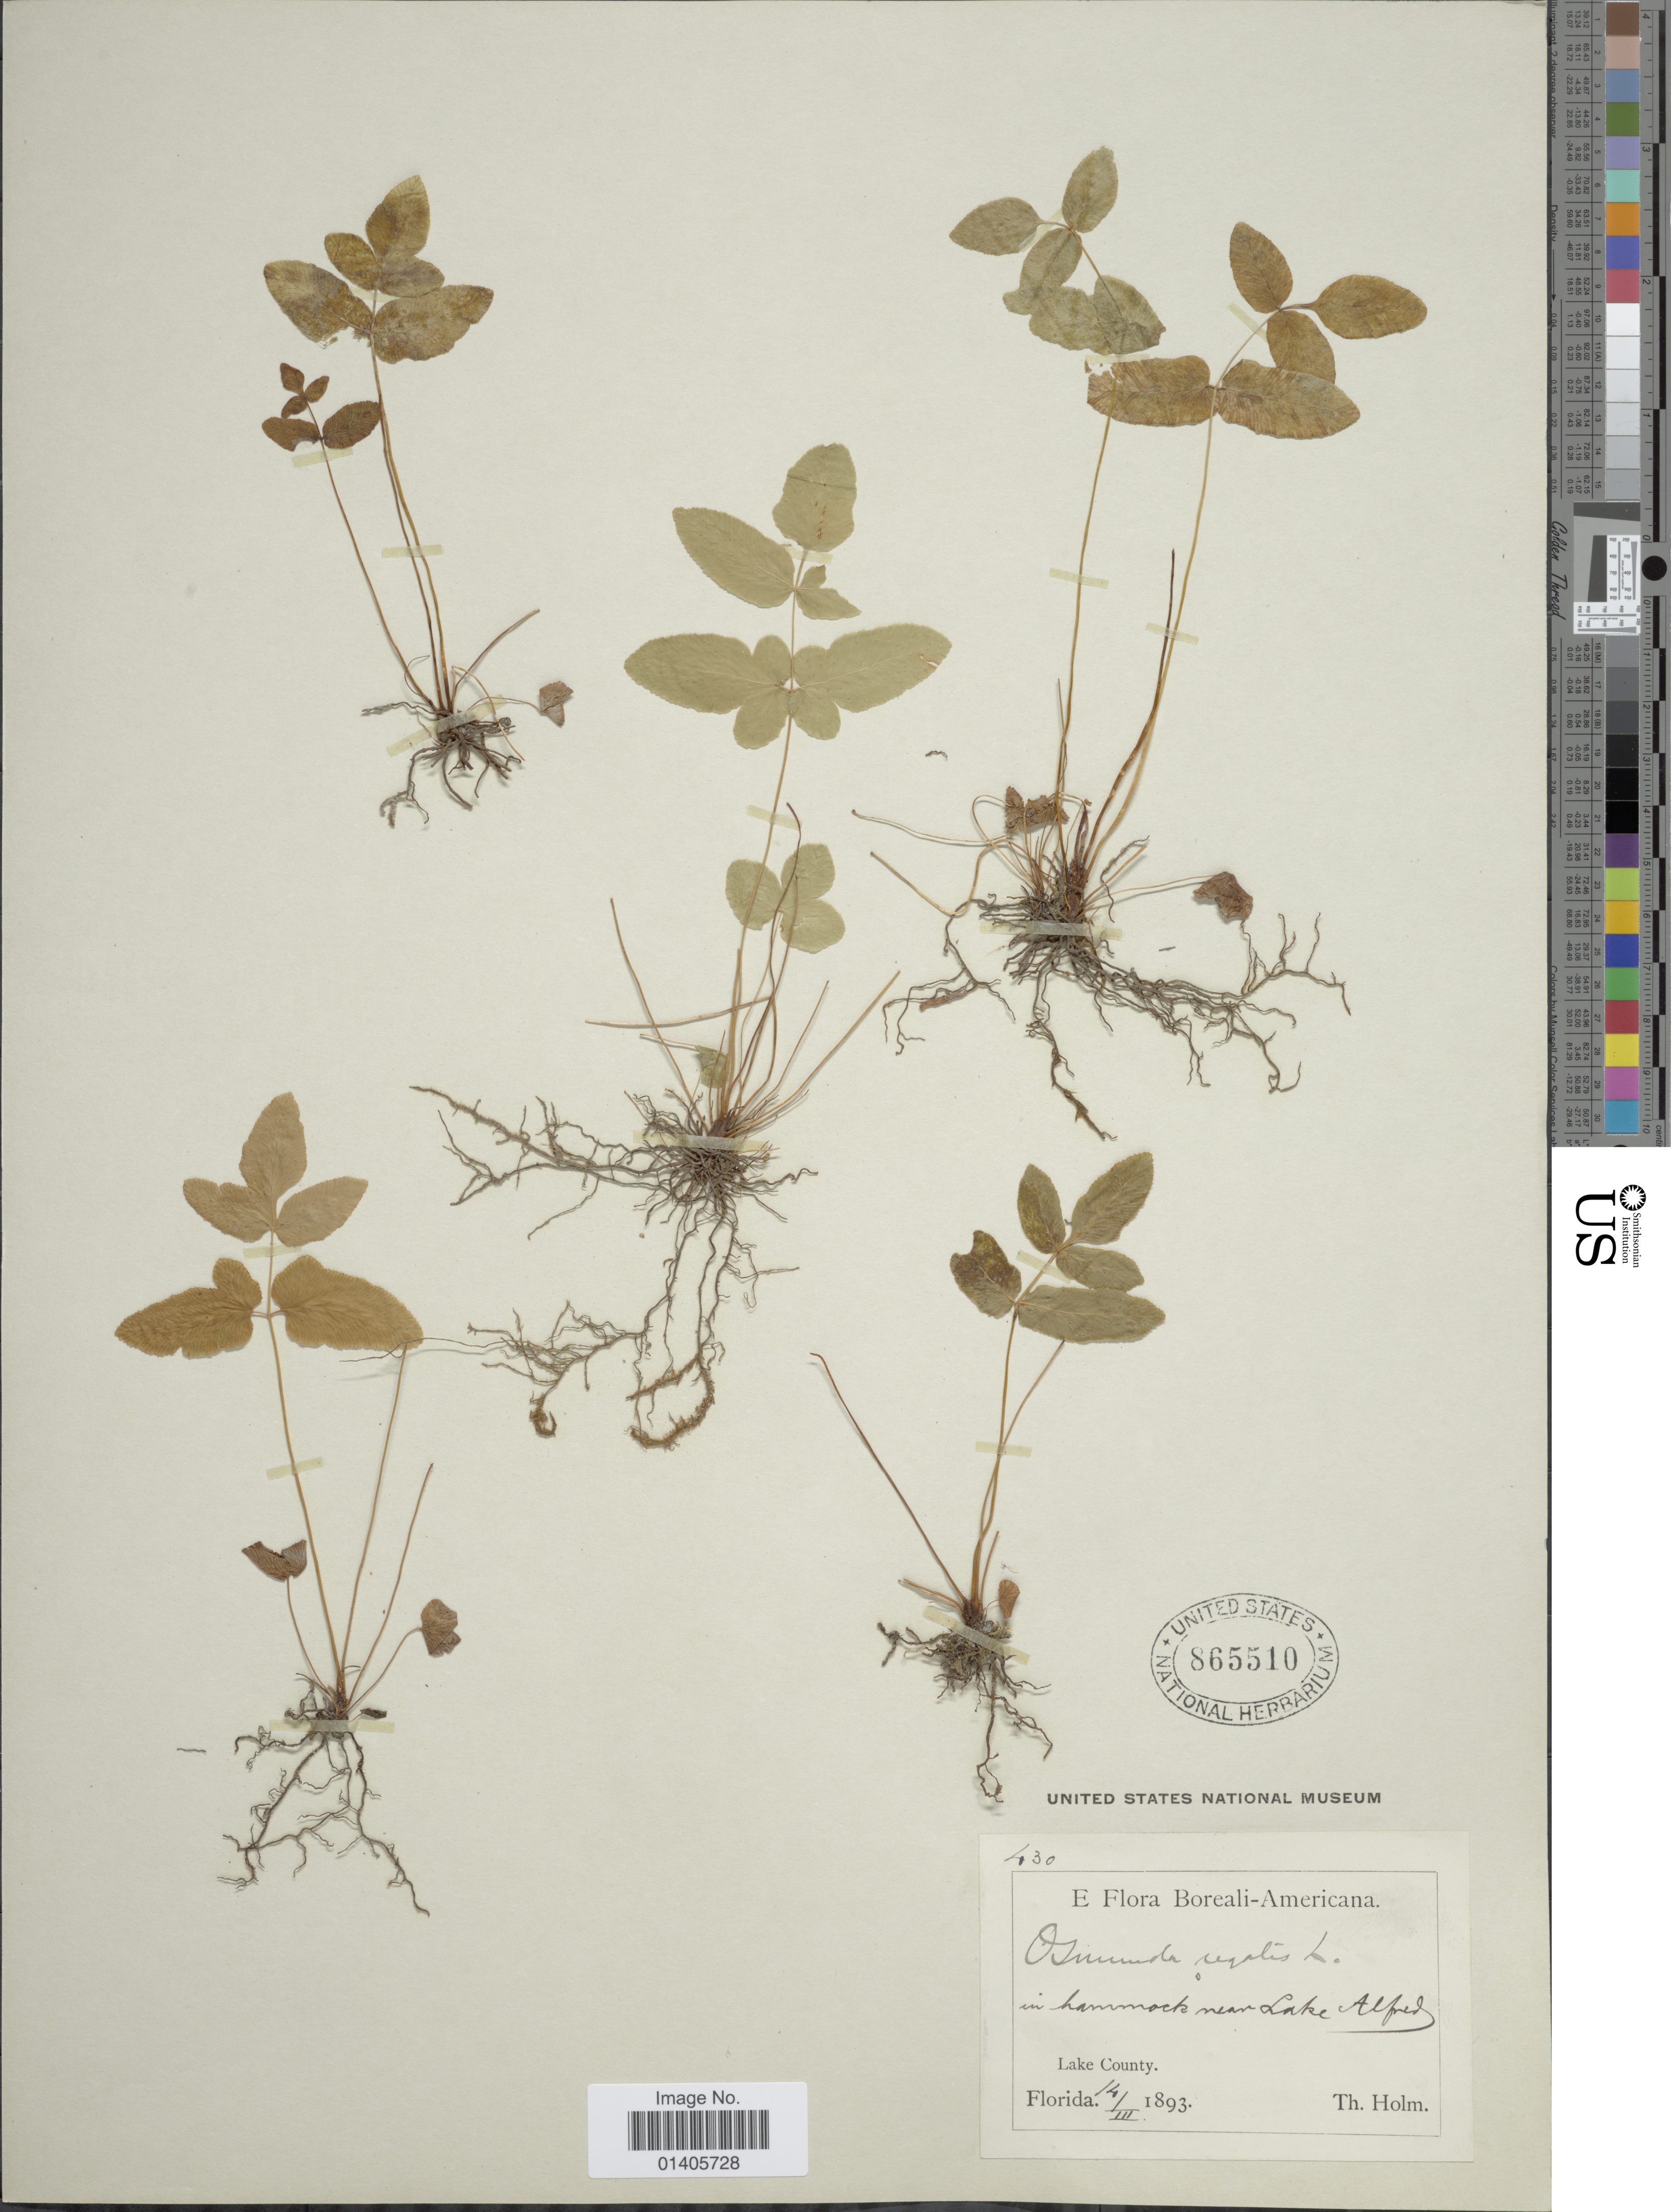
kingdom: Plantae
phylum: Tracheophyta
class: Polypodiopsida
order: Osmundales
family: Osmundaceae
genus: Osmunda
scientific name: Osmunda regalis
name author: L.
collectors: T. Holm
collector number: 430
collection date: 1893-03-14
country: United States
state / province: Florida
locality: In hammock near Lake Alfred, Lake County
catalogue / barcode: US 865510